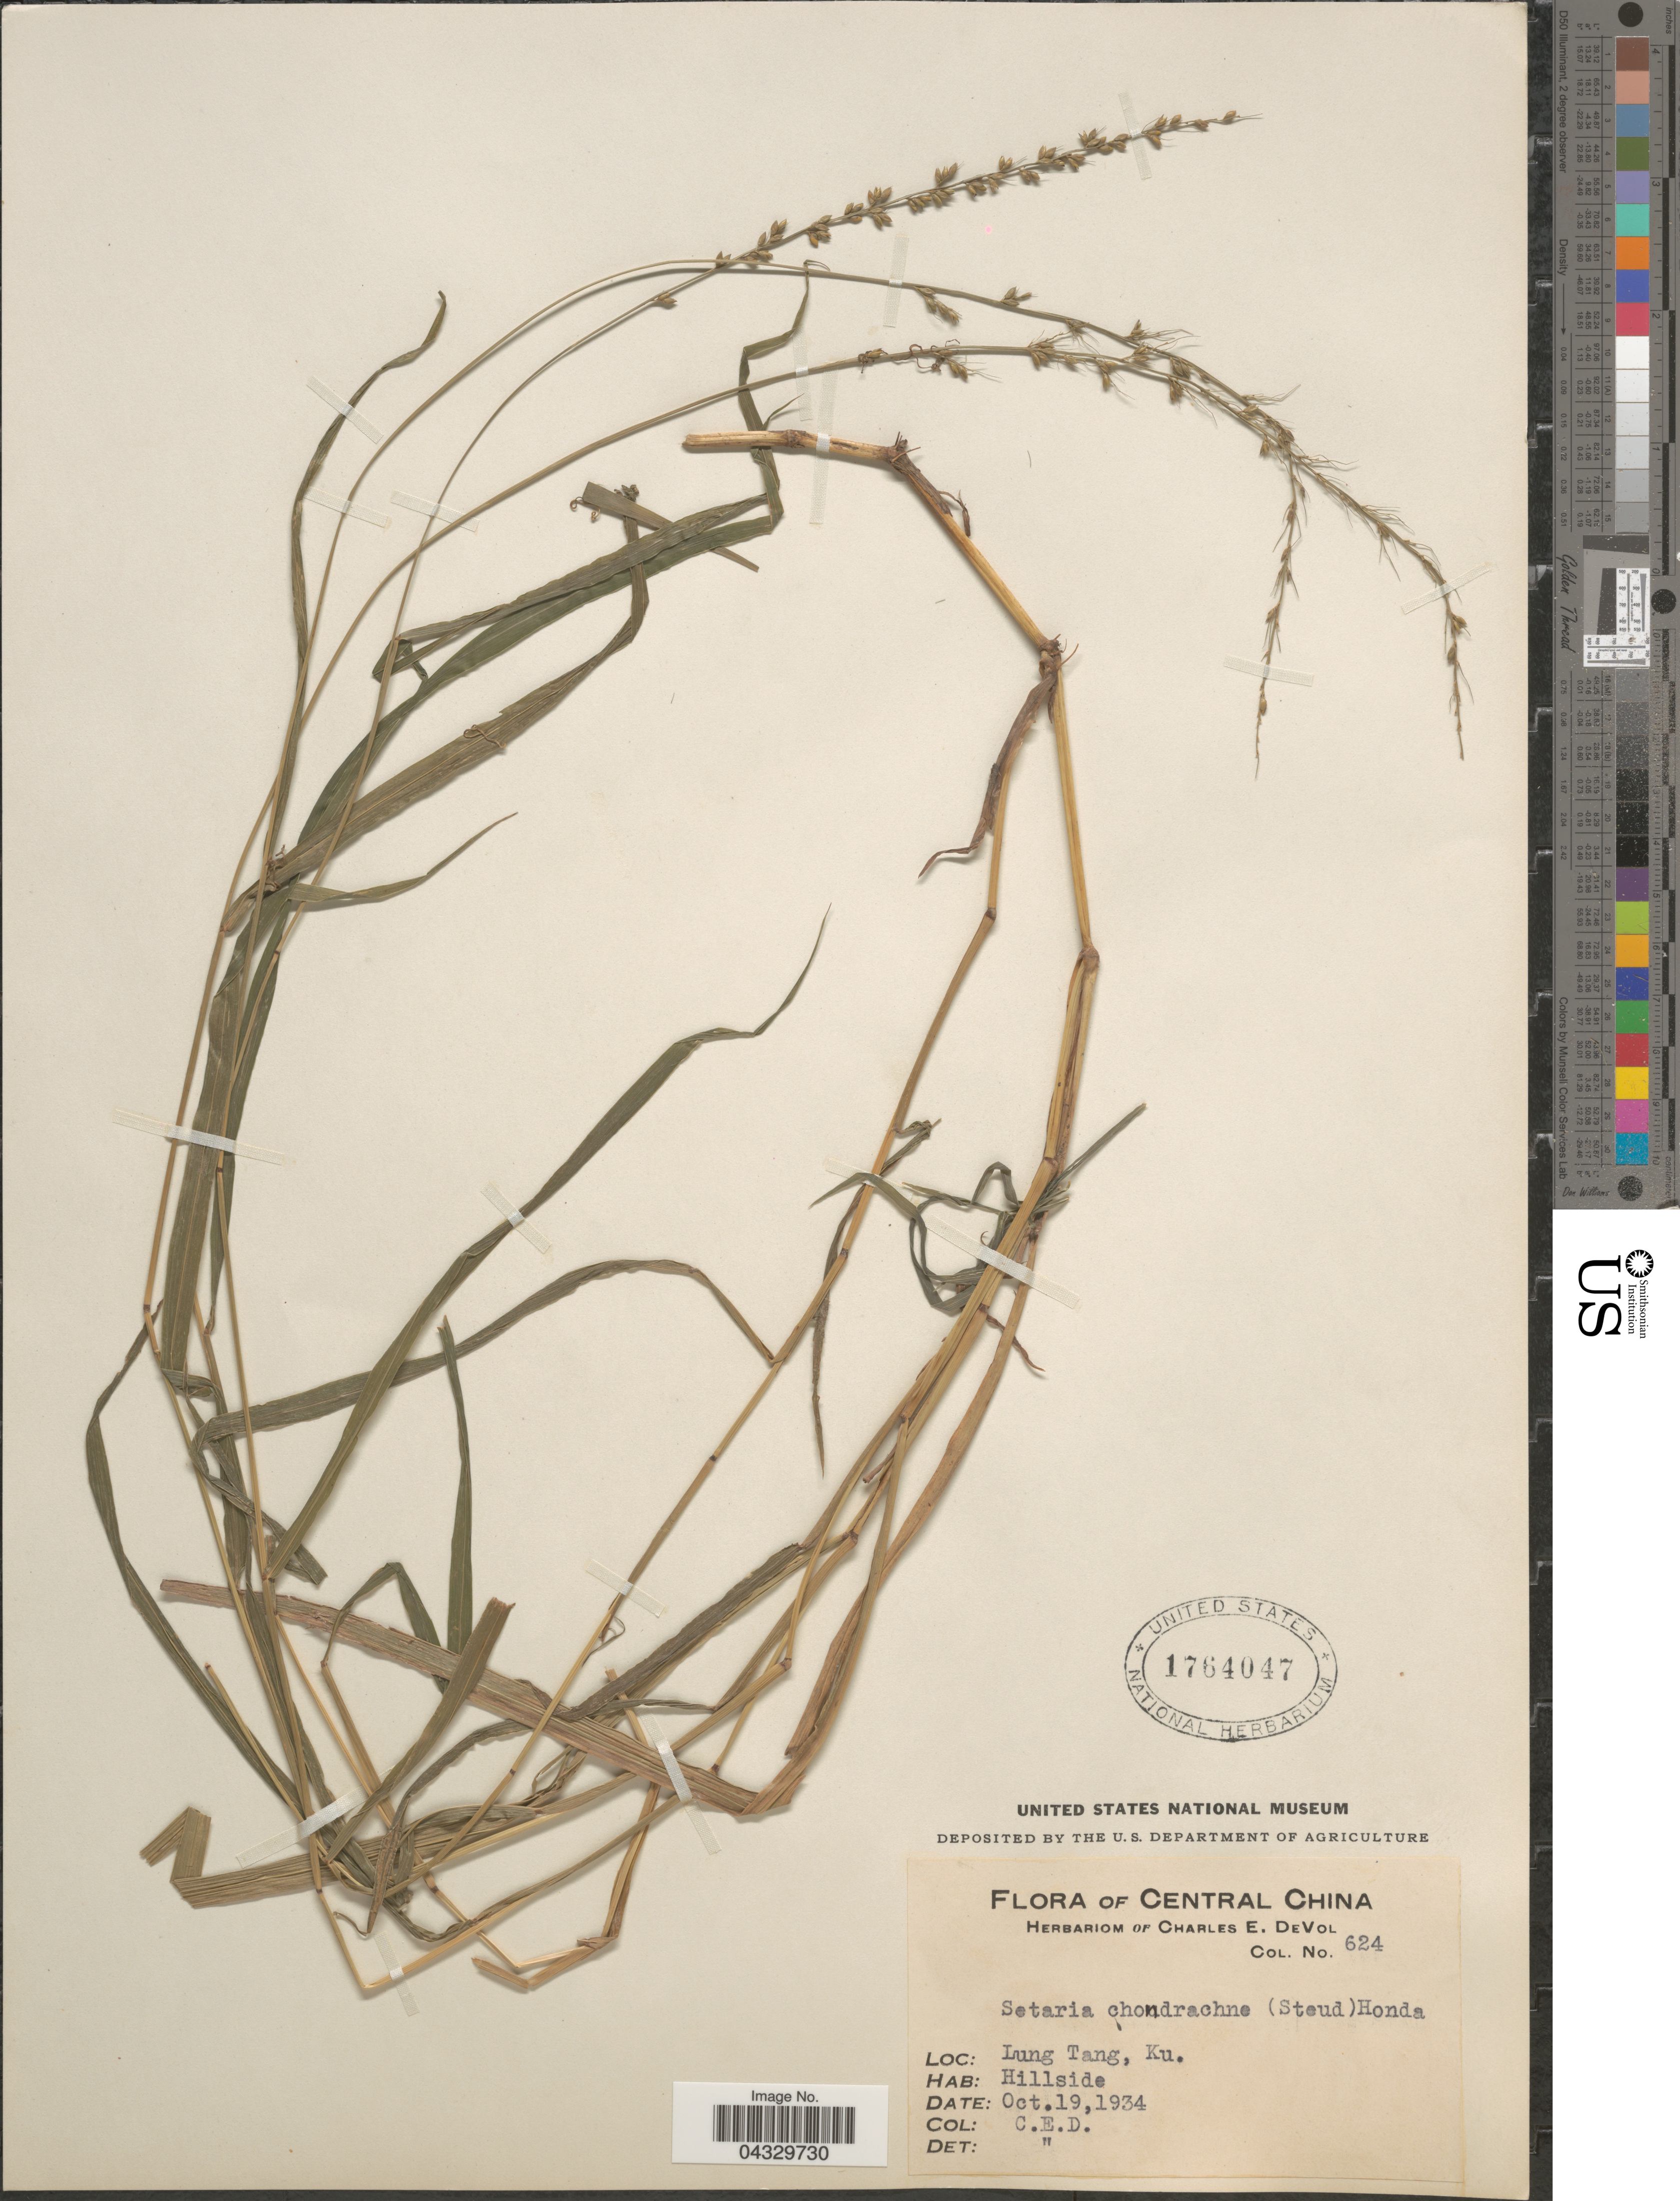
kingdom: Plantae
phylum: Tracheophyta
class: Liliopsida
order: Poales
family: Poaceae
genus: Setaria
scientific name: Setaria chondrachne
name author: (Steud.) Honda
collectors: C. E. De Vol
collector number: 624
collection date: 1934-10-19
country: China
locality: Central China. Lung Tang, Ku.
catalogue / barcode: US 1764047